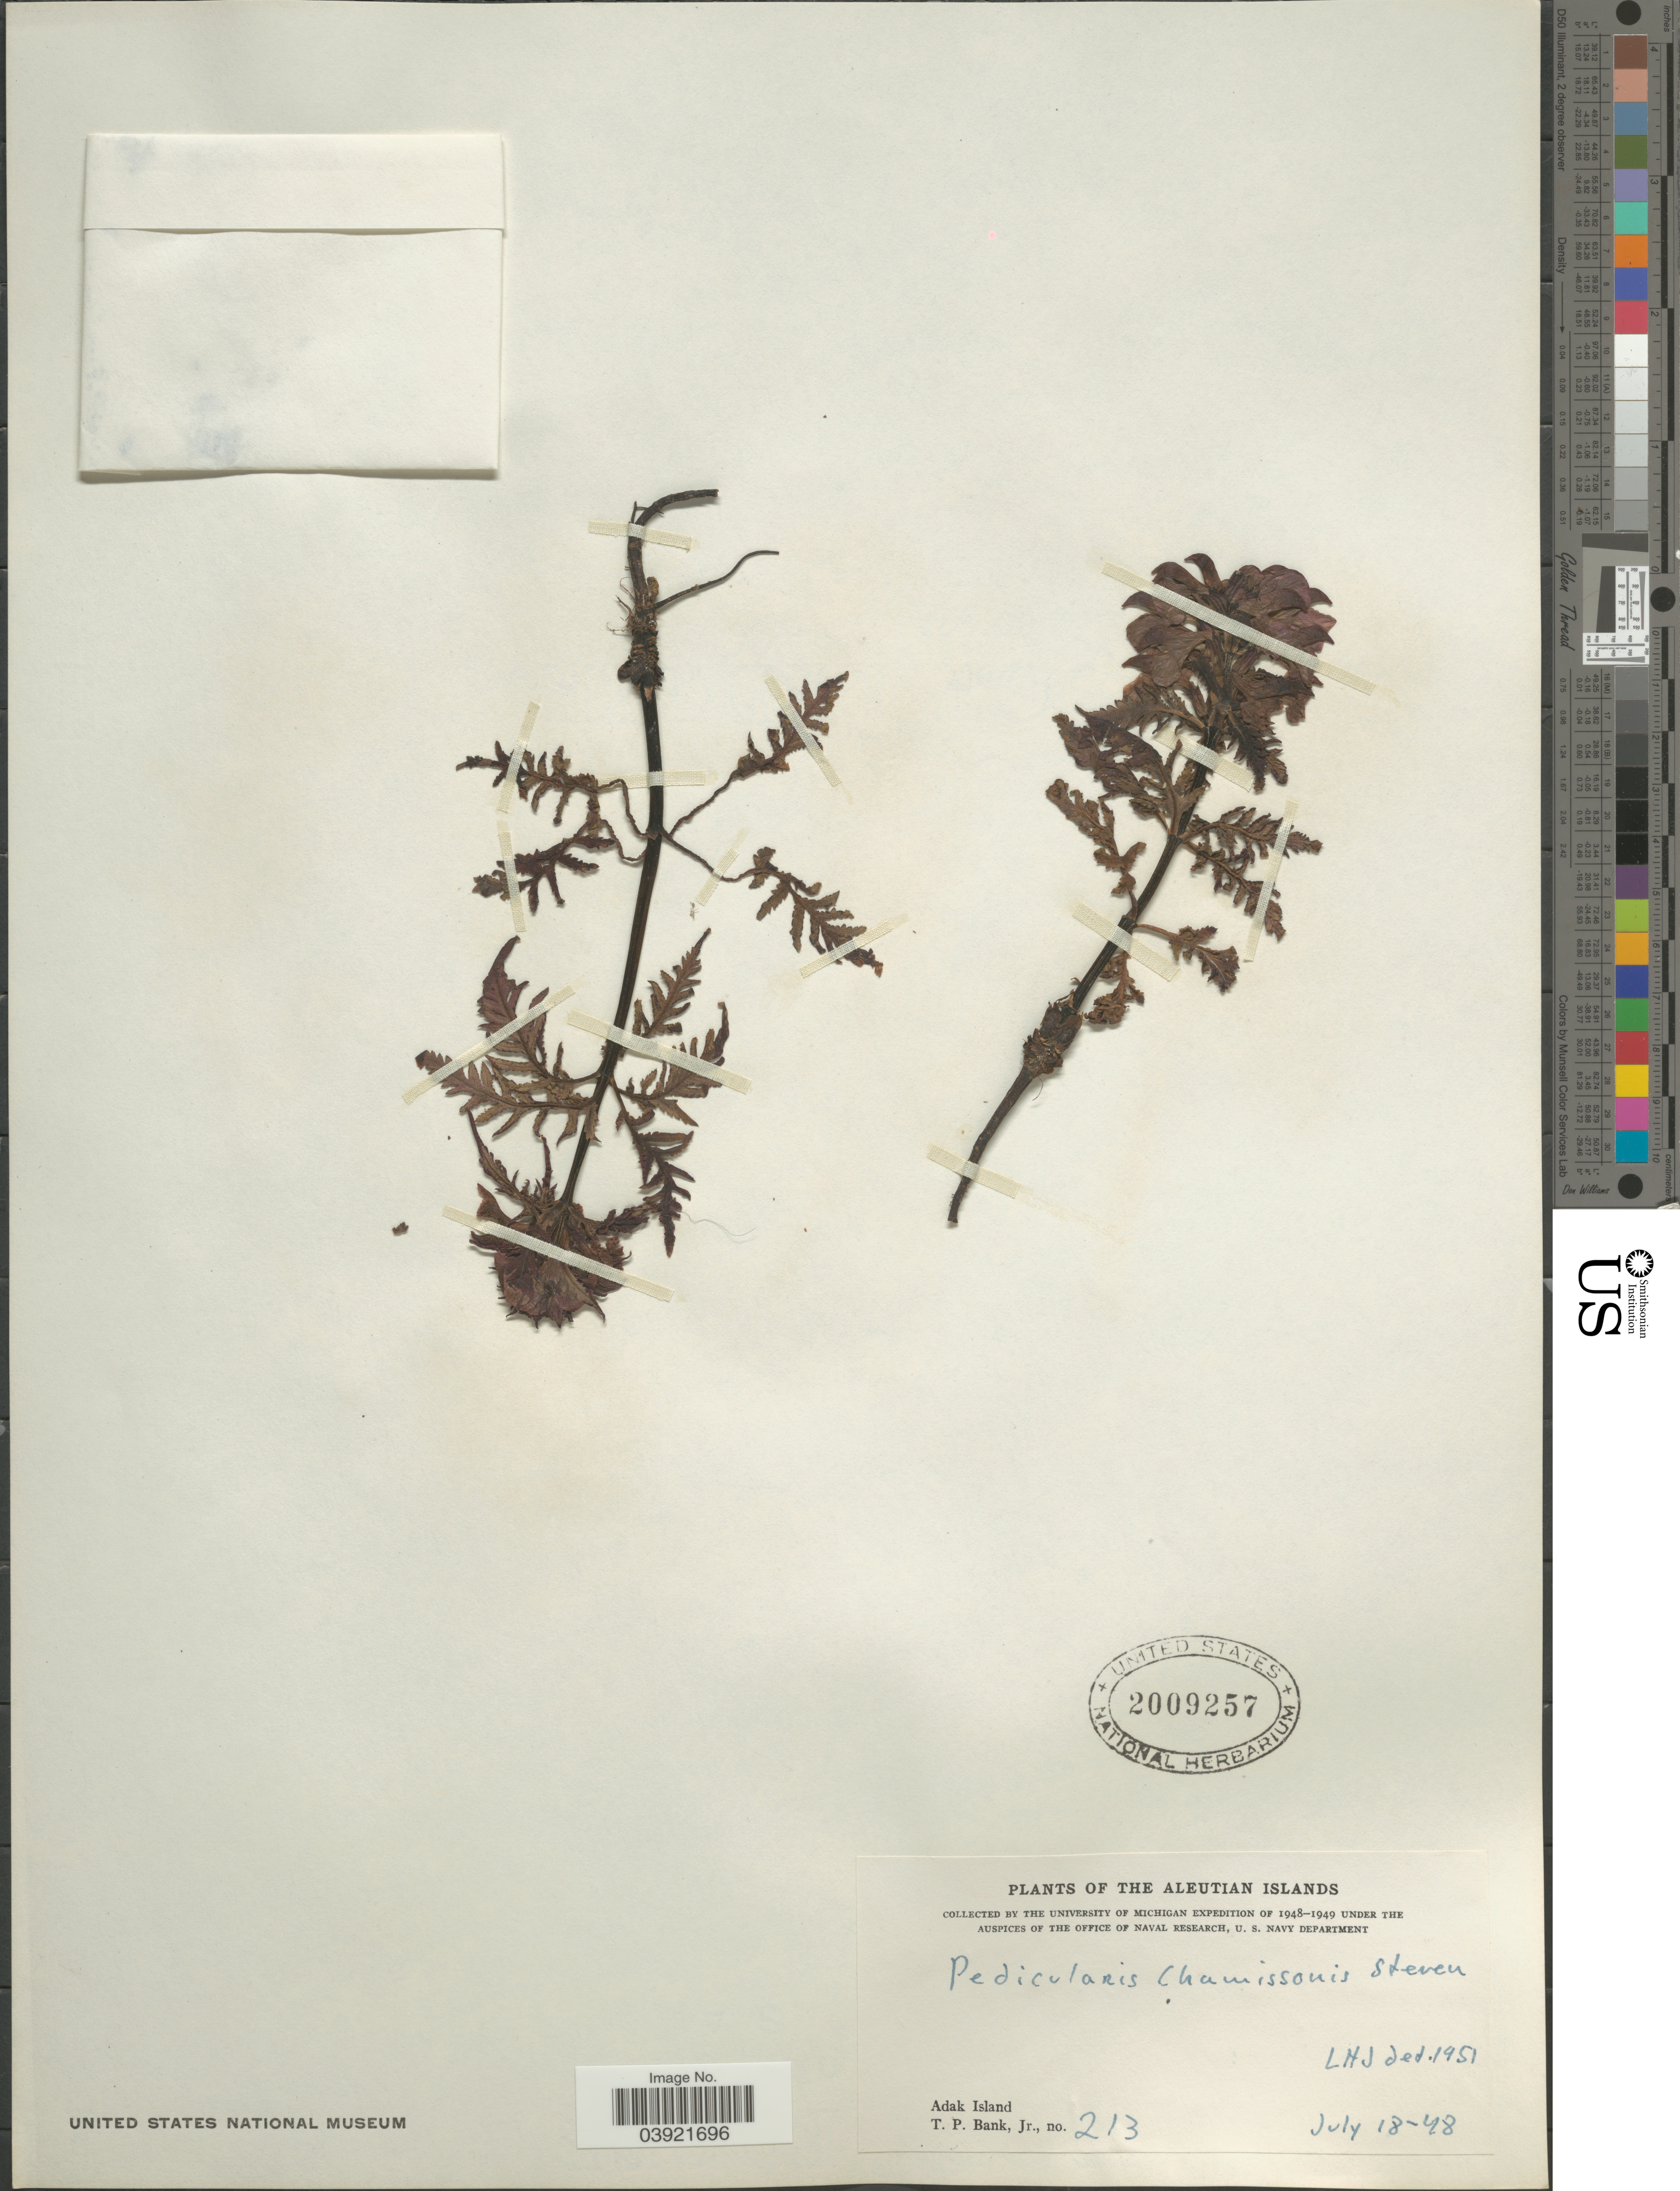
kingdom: Plantae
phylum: Tracheophyta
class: Magnoliopsida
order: Lamiales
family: Orobanchaceae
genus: Pedicularis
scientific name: Pedicularis chamissonis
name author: Steven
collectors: T. Bank Jr.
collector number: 213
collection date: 1948-07-18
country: United States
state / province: Alaska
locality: The Aleutian Islands. Adak Island.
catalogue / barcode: US 2009257